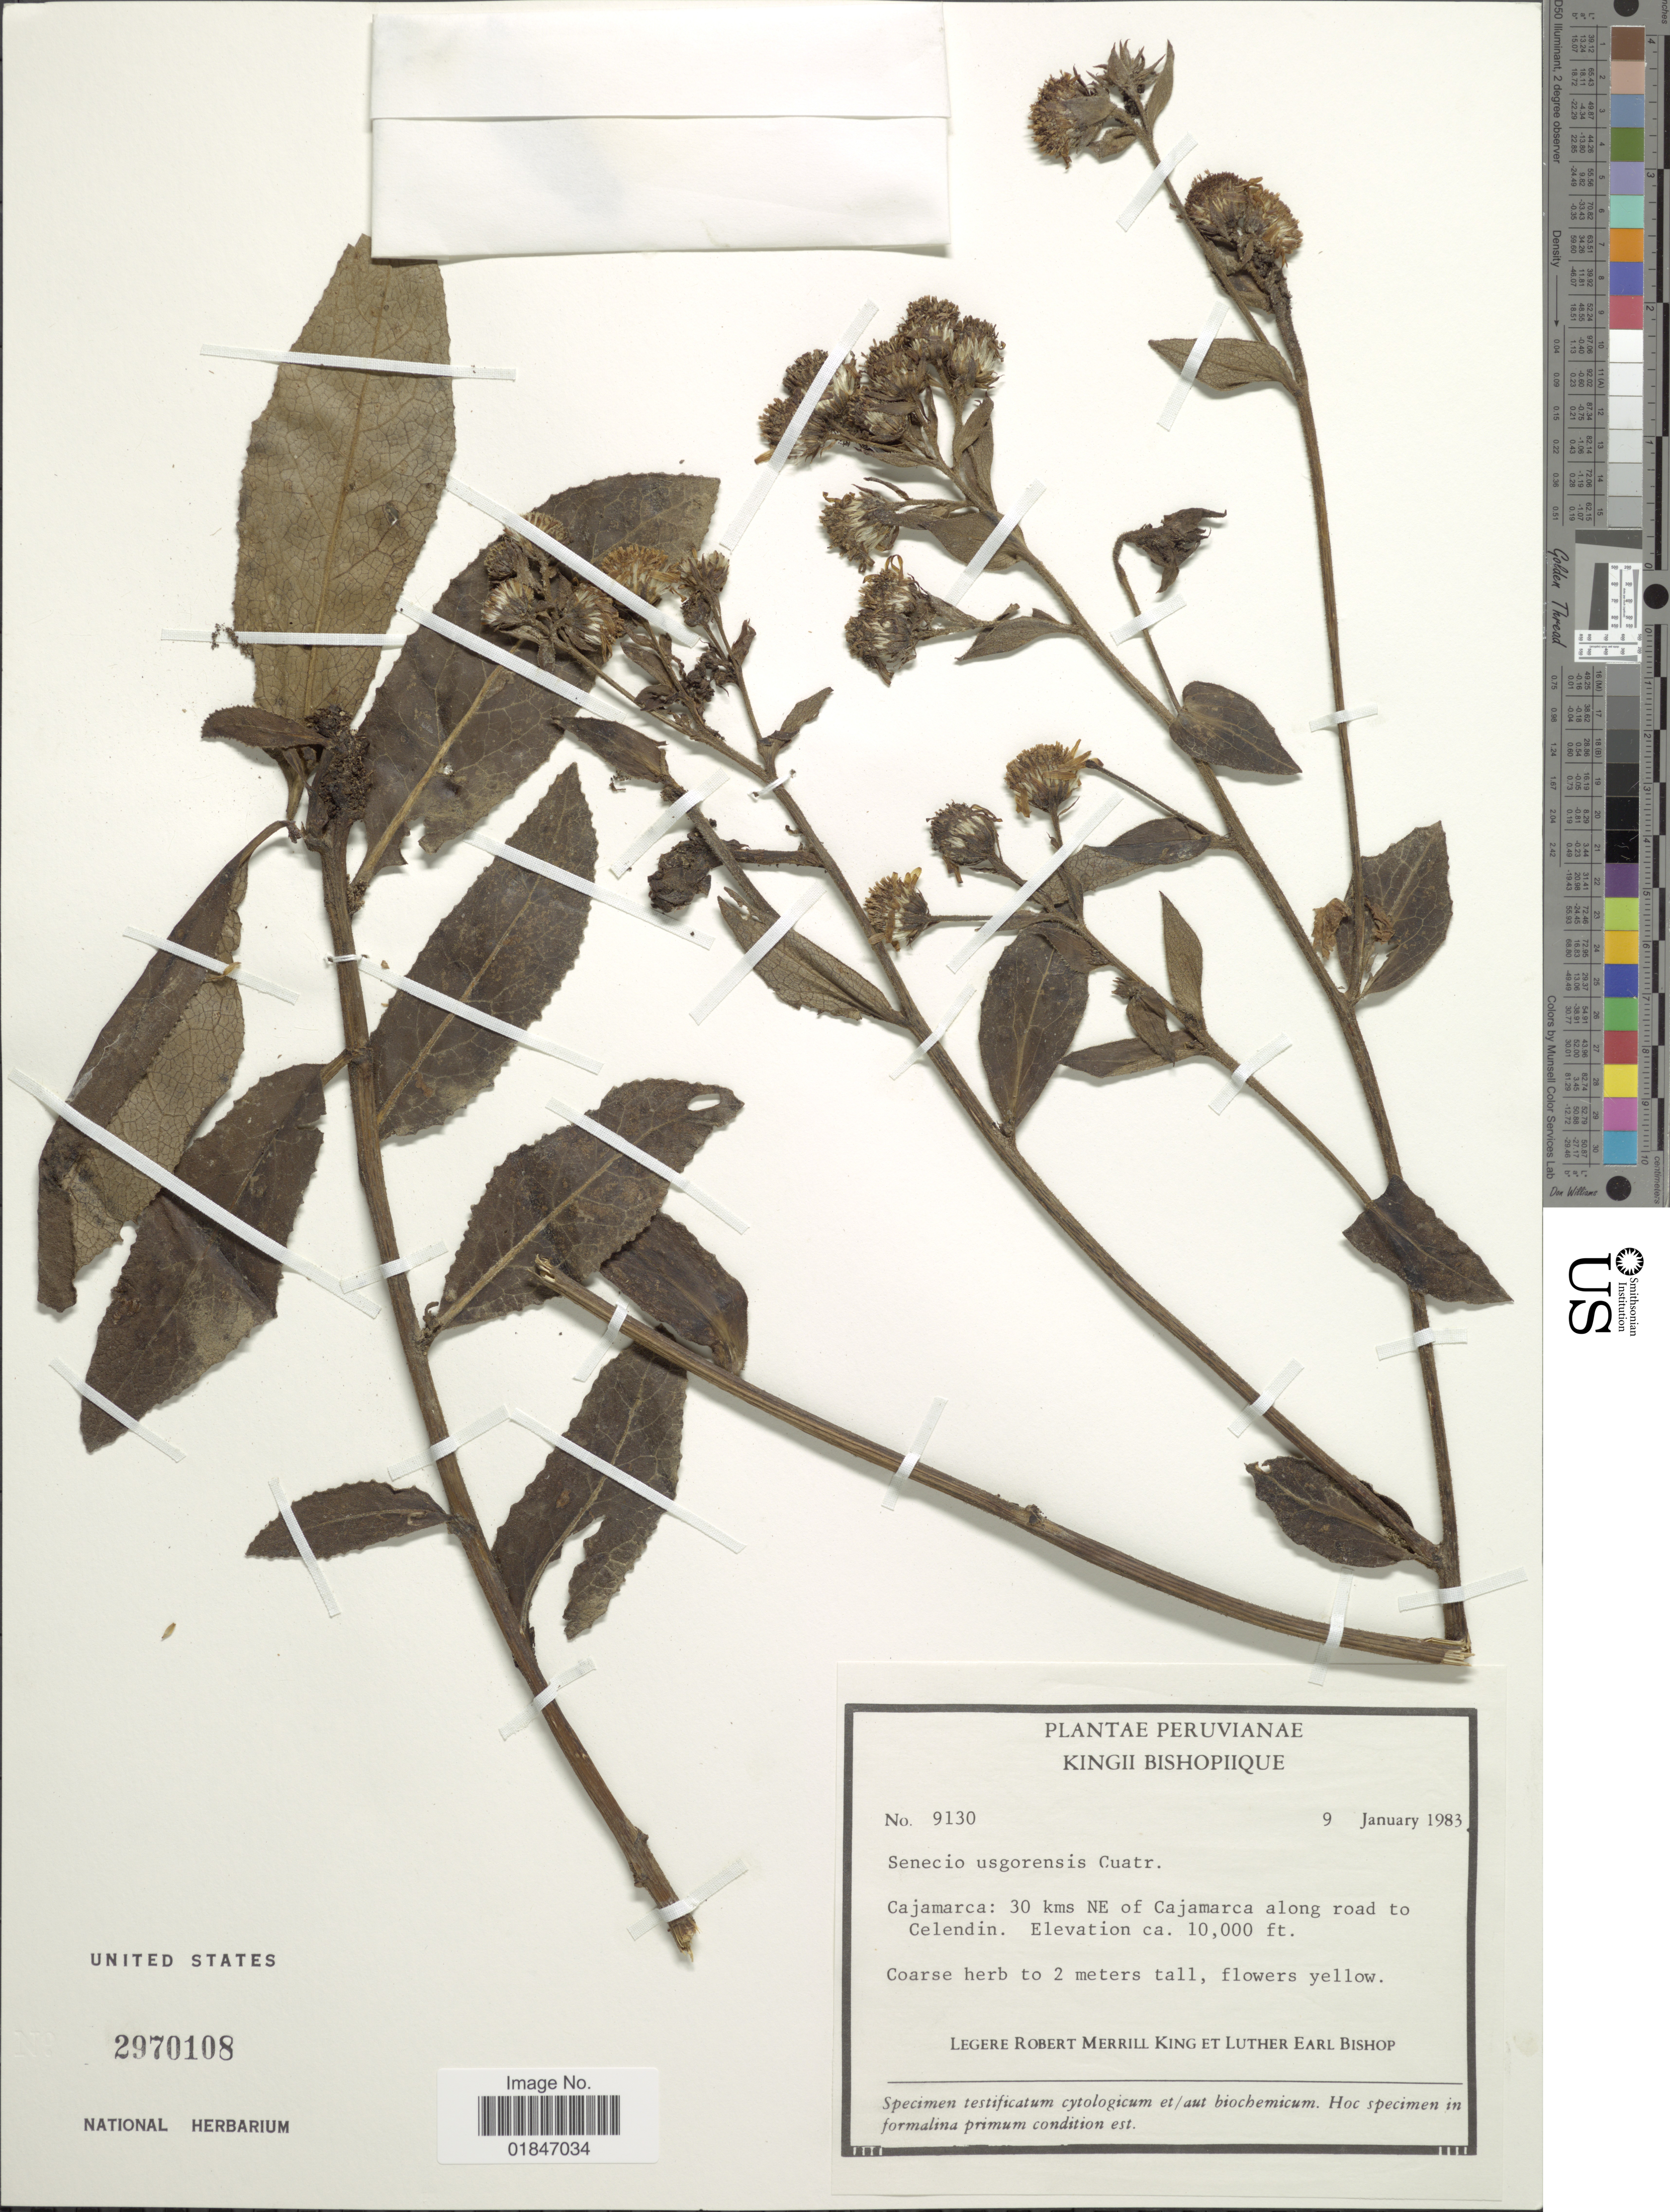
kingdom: Plantae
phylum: Tracheophyta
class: Magnoliopsida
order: Asterales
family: Asteraceae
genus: Dendrophorbium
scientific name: Dendrophorbium usgorense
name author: (Cuatrec.) C. Jeffrey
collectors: R. M. King & L. E. Bishop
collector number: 9130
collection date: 1983-01-09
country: Peru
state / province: Cajamarca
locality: Cajamarca: 30 kms NE of Cajamarca along road to Celendin.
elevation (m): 3048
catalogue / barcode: US 2970108